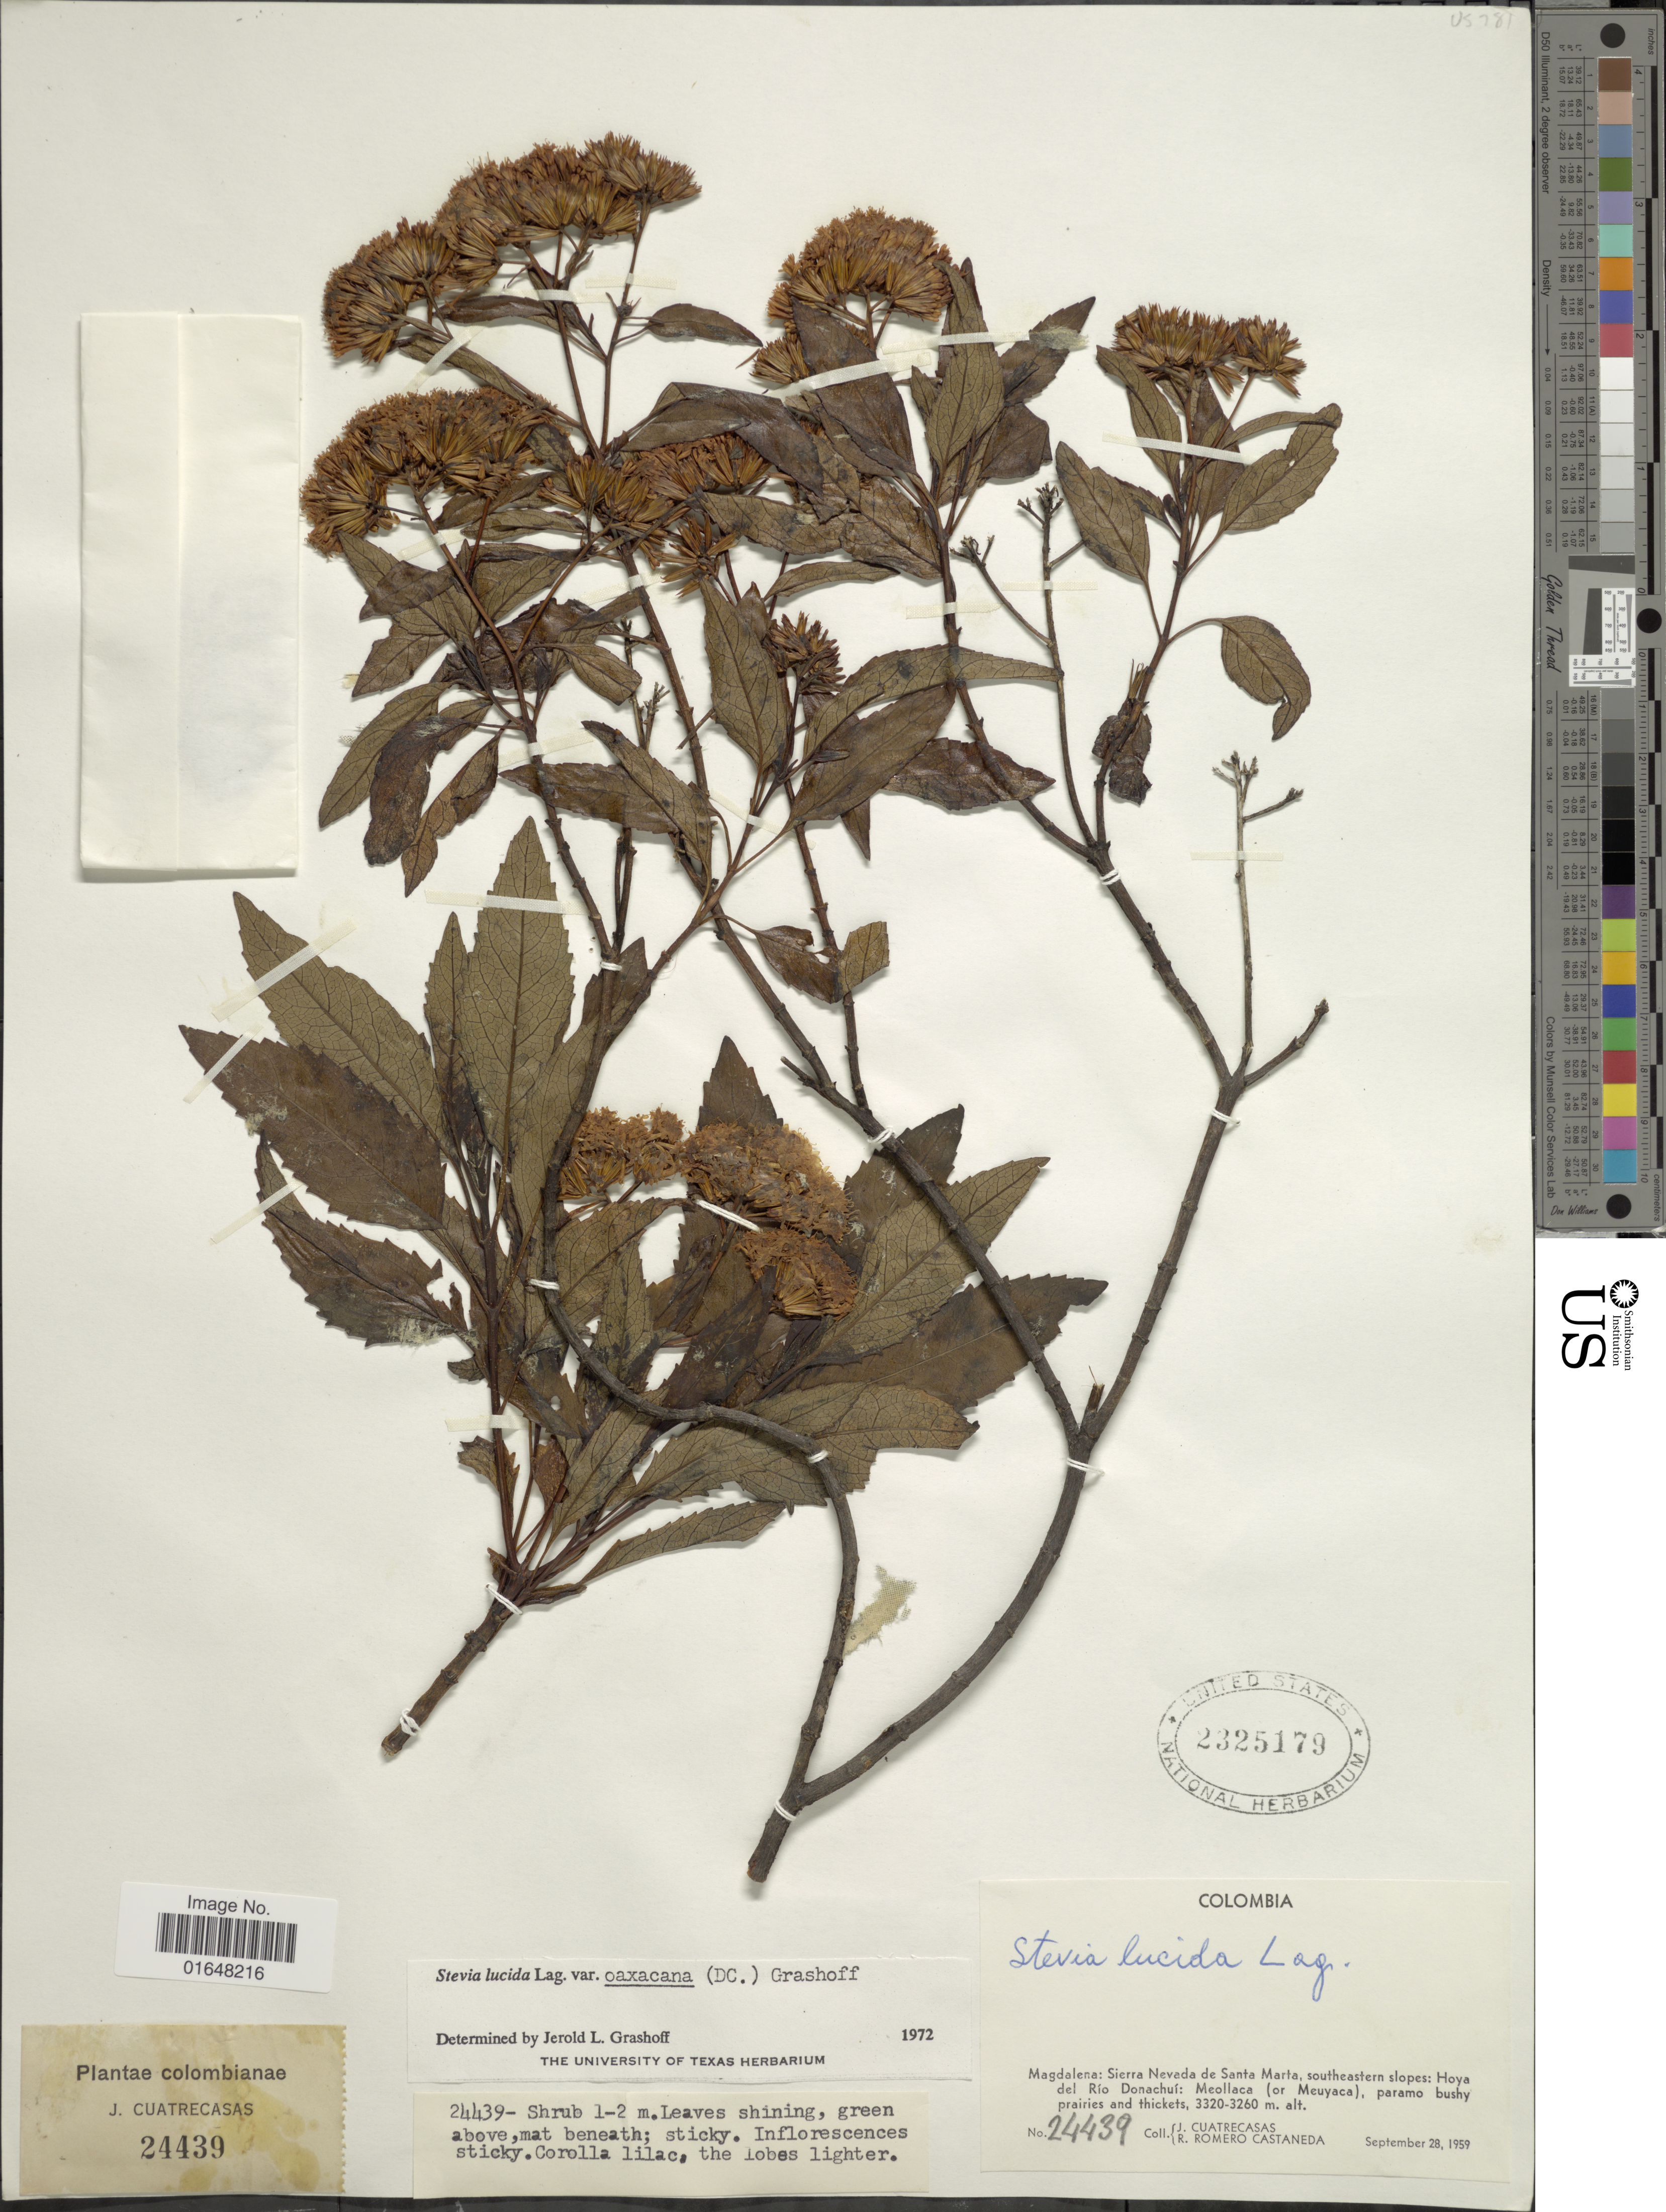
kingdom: Plantae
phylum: Tracheophyta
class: Magnoliopsida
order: Asterales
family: Asteraceae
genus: Stevia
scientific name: Stevia lucida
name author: Lag.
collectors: J. Cuatrecasas & R. Romero Castañeda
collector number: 24439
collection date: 1959-09-28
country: Colombia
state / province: Magdalena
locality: Sierra Nevada de Santa Marta, southeastern slopes, Hoya del Rio Donachui, Meollaca (or Meuyaca)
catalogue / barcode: US 2325179